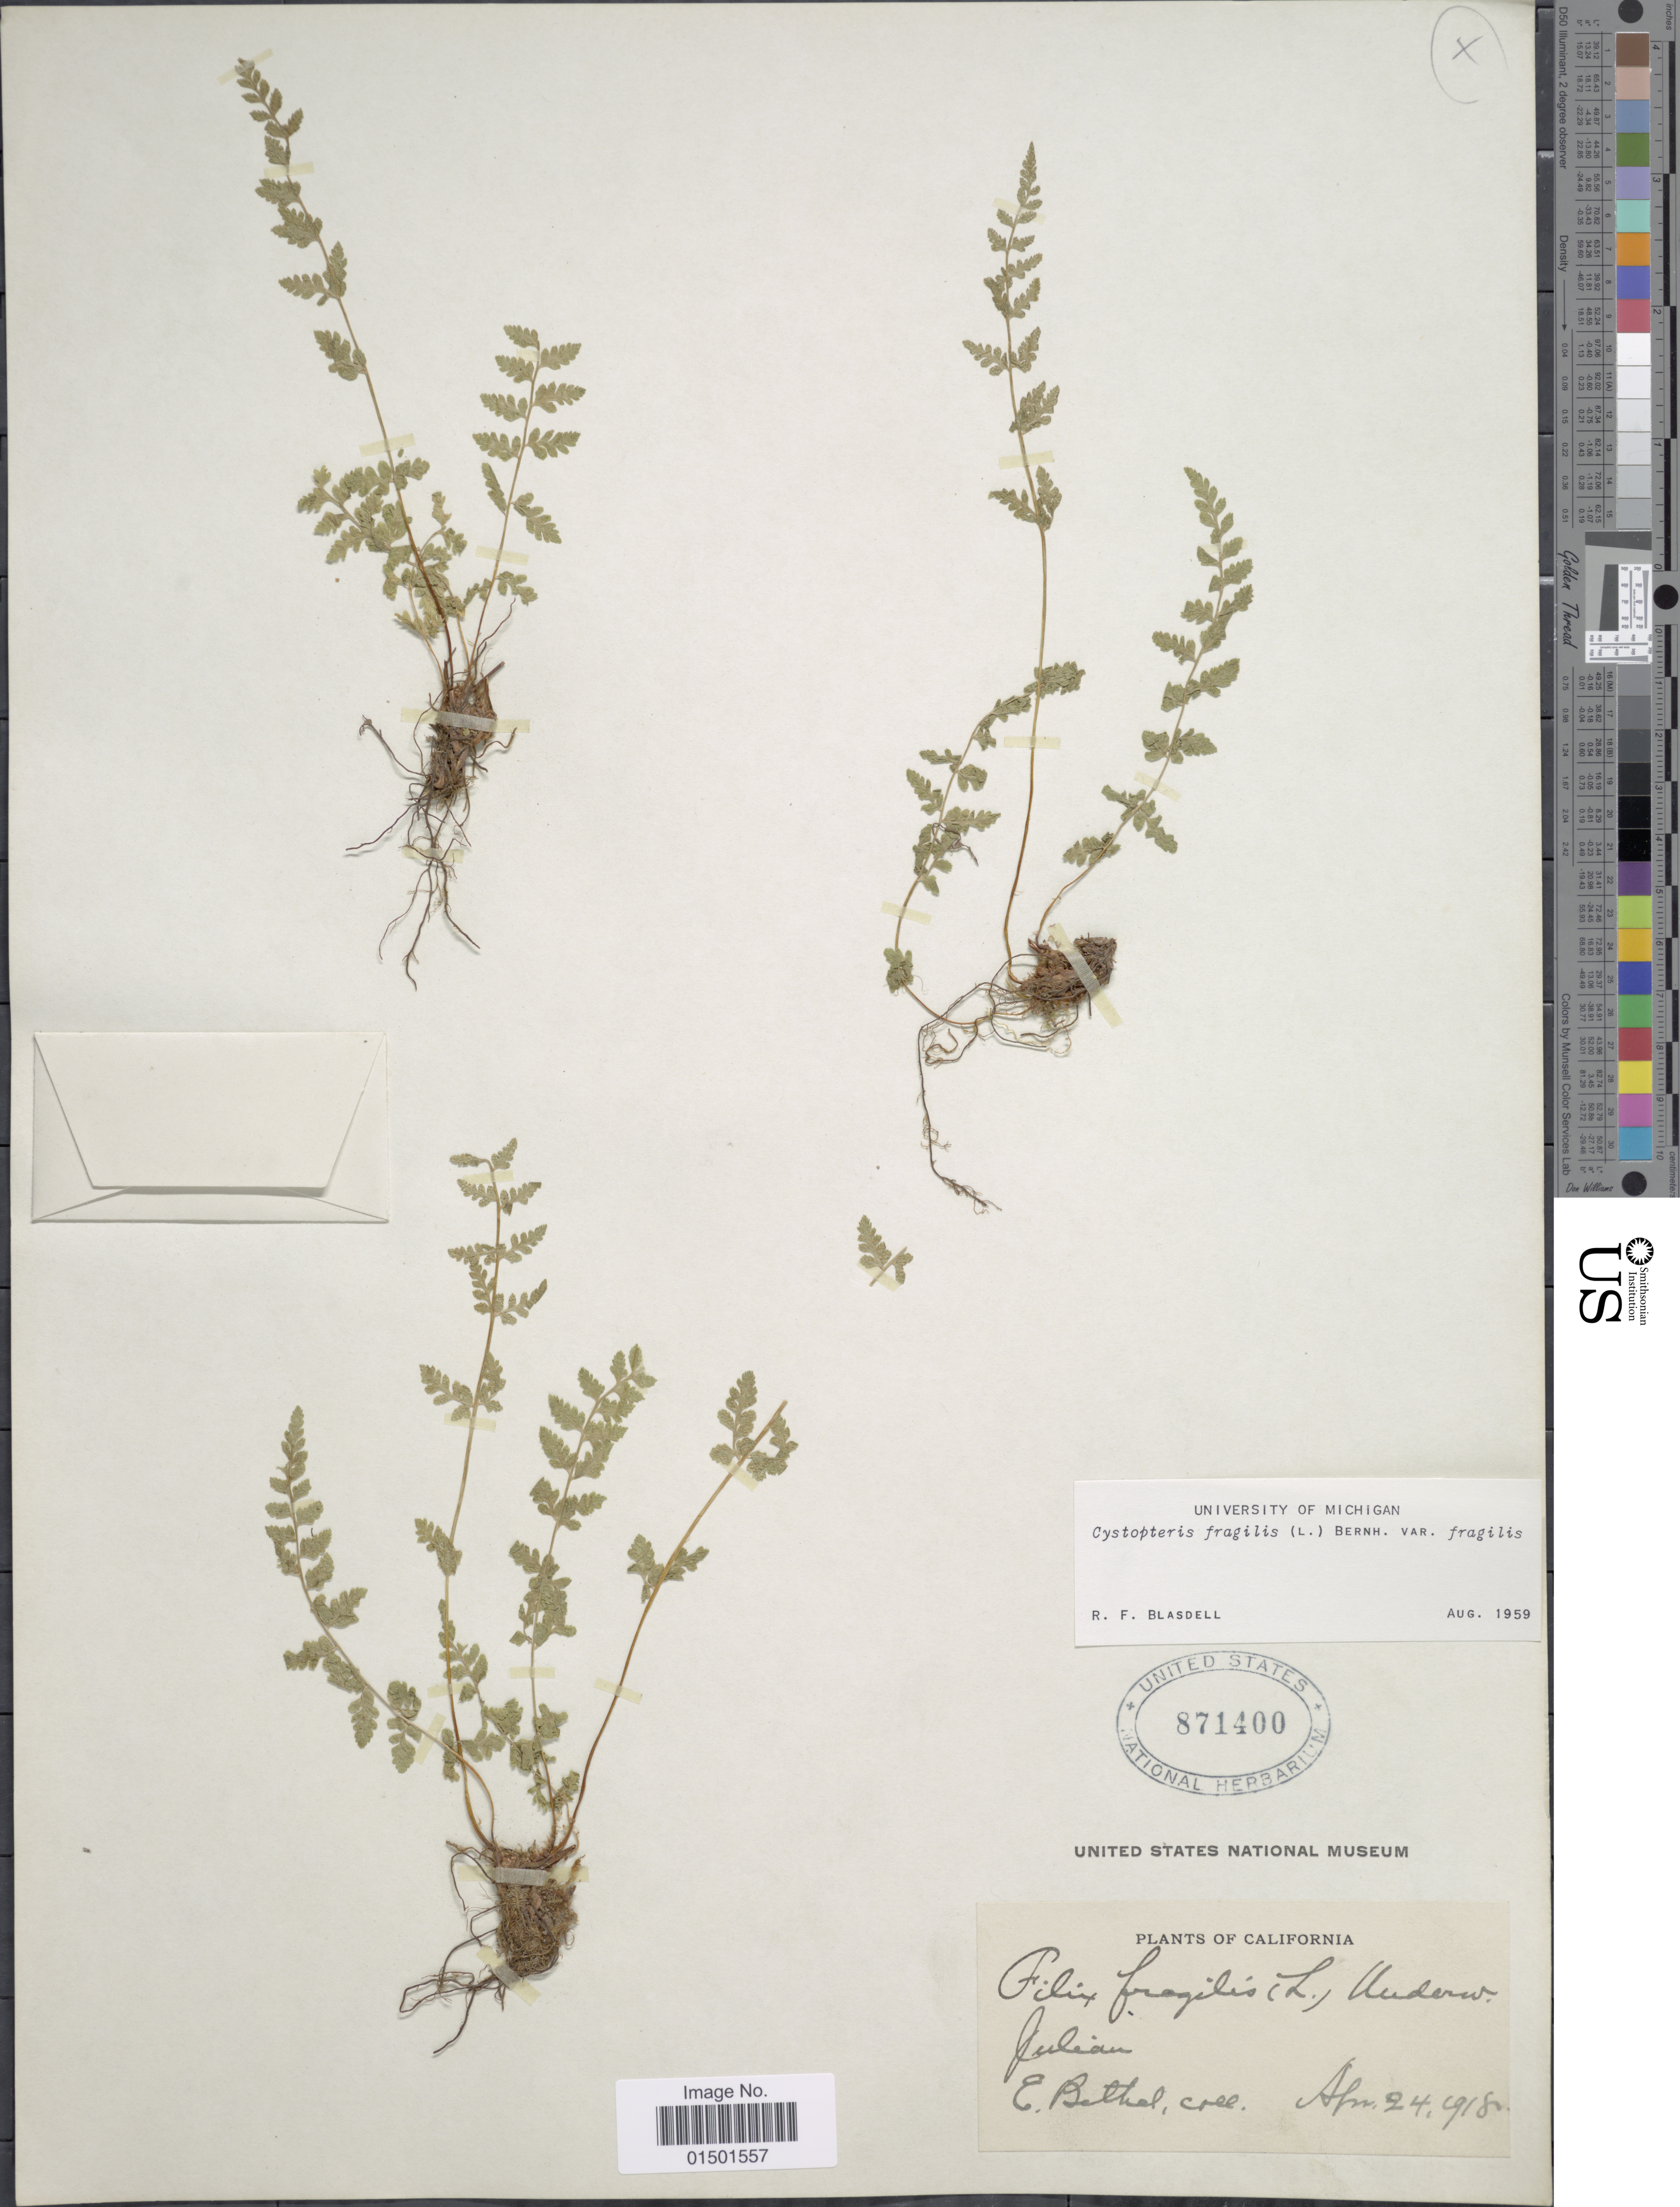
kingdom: Plantae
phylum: Tracheophyta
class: Polypodiopsida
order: Polypodiales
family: Cystopteridaceae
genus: Cystopteris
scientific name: Cystopteris fragilis var. fragilis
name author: (L.) Bernh.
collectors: E. Bethel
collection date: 1918-04-24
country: United States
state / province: California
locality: Julian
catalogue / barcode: US 871400